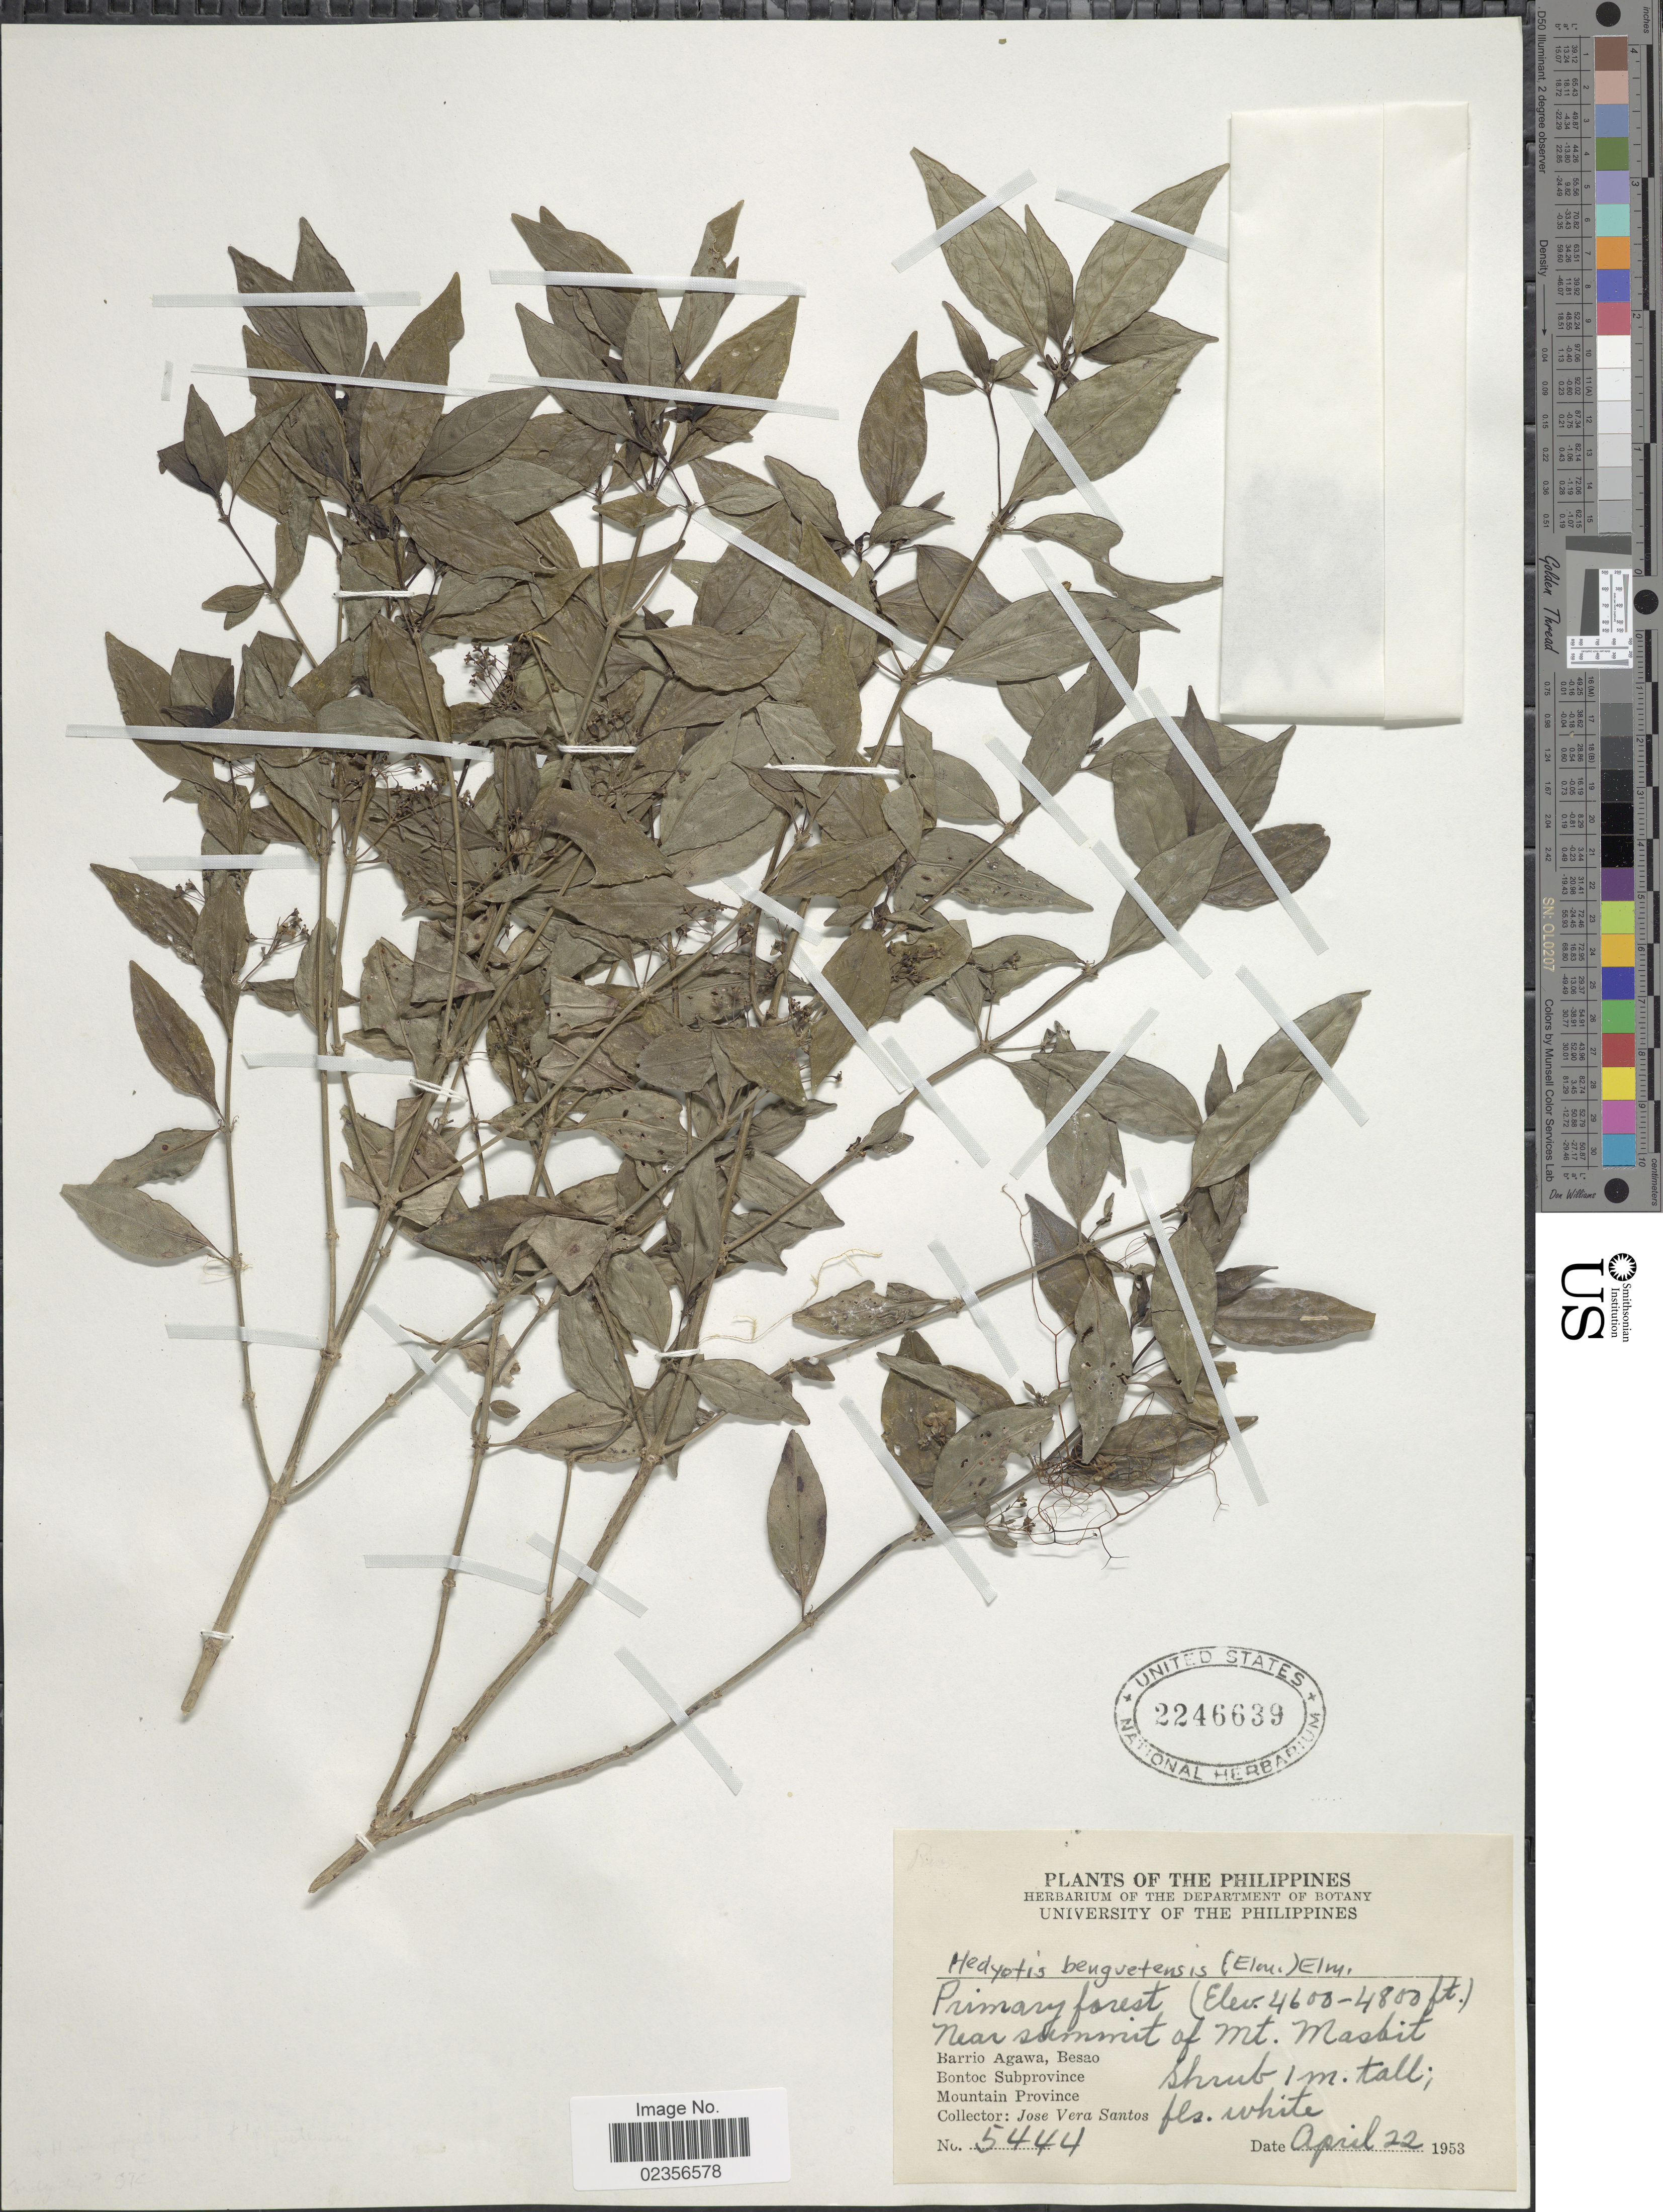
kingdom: Plantae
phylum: Tracheophyta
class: Magnoliopsida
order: Gentianales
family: Rubiaceae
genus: Hedyotis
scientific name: Hedyotis benguetensis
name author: Elmer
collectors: J. Santos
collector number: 5444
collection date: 1953-04-22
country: Philippines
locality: Near summit of Mt. Masbit. Barrio Agawa, Besao. Bontoc Subprovince. Mountain Province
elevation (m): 1402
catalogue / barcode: US 2246639